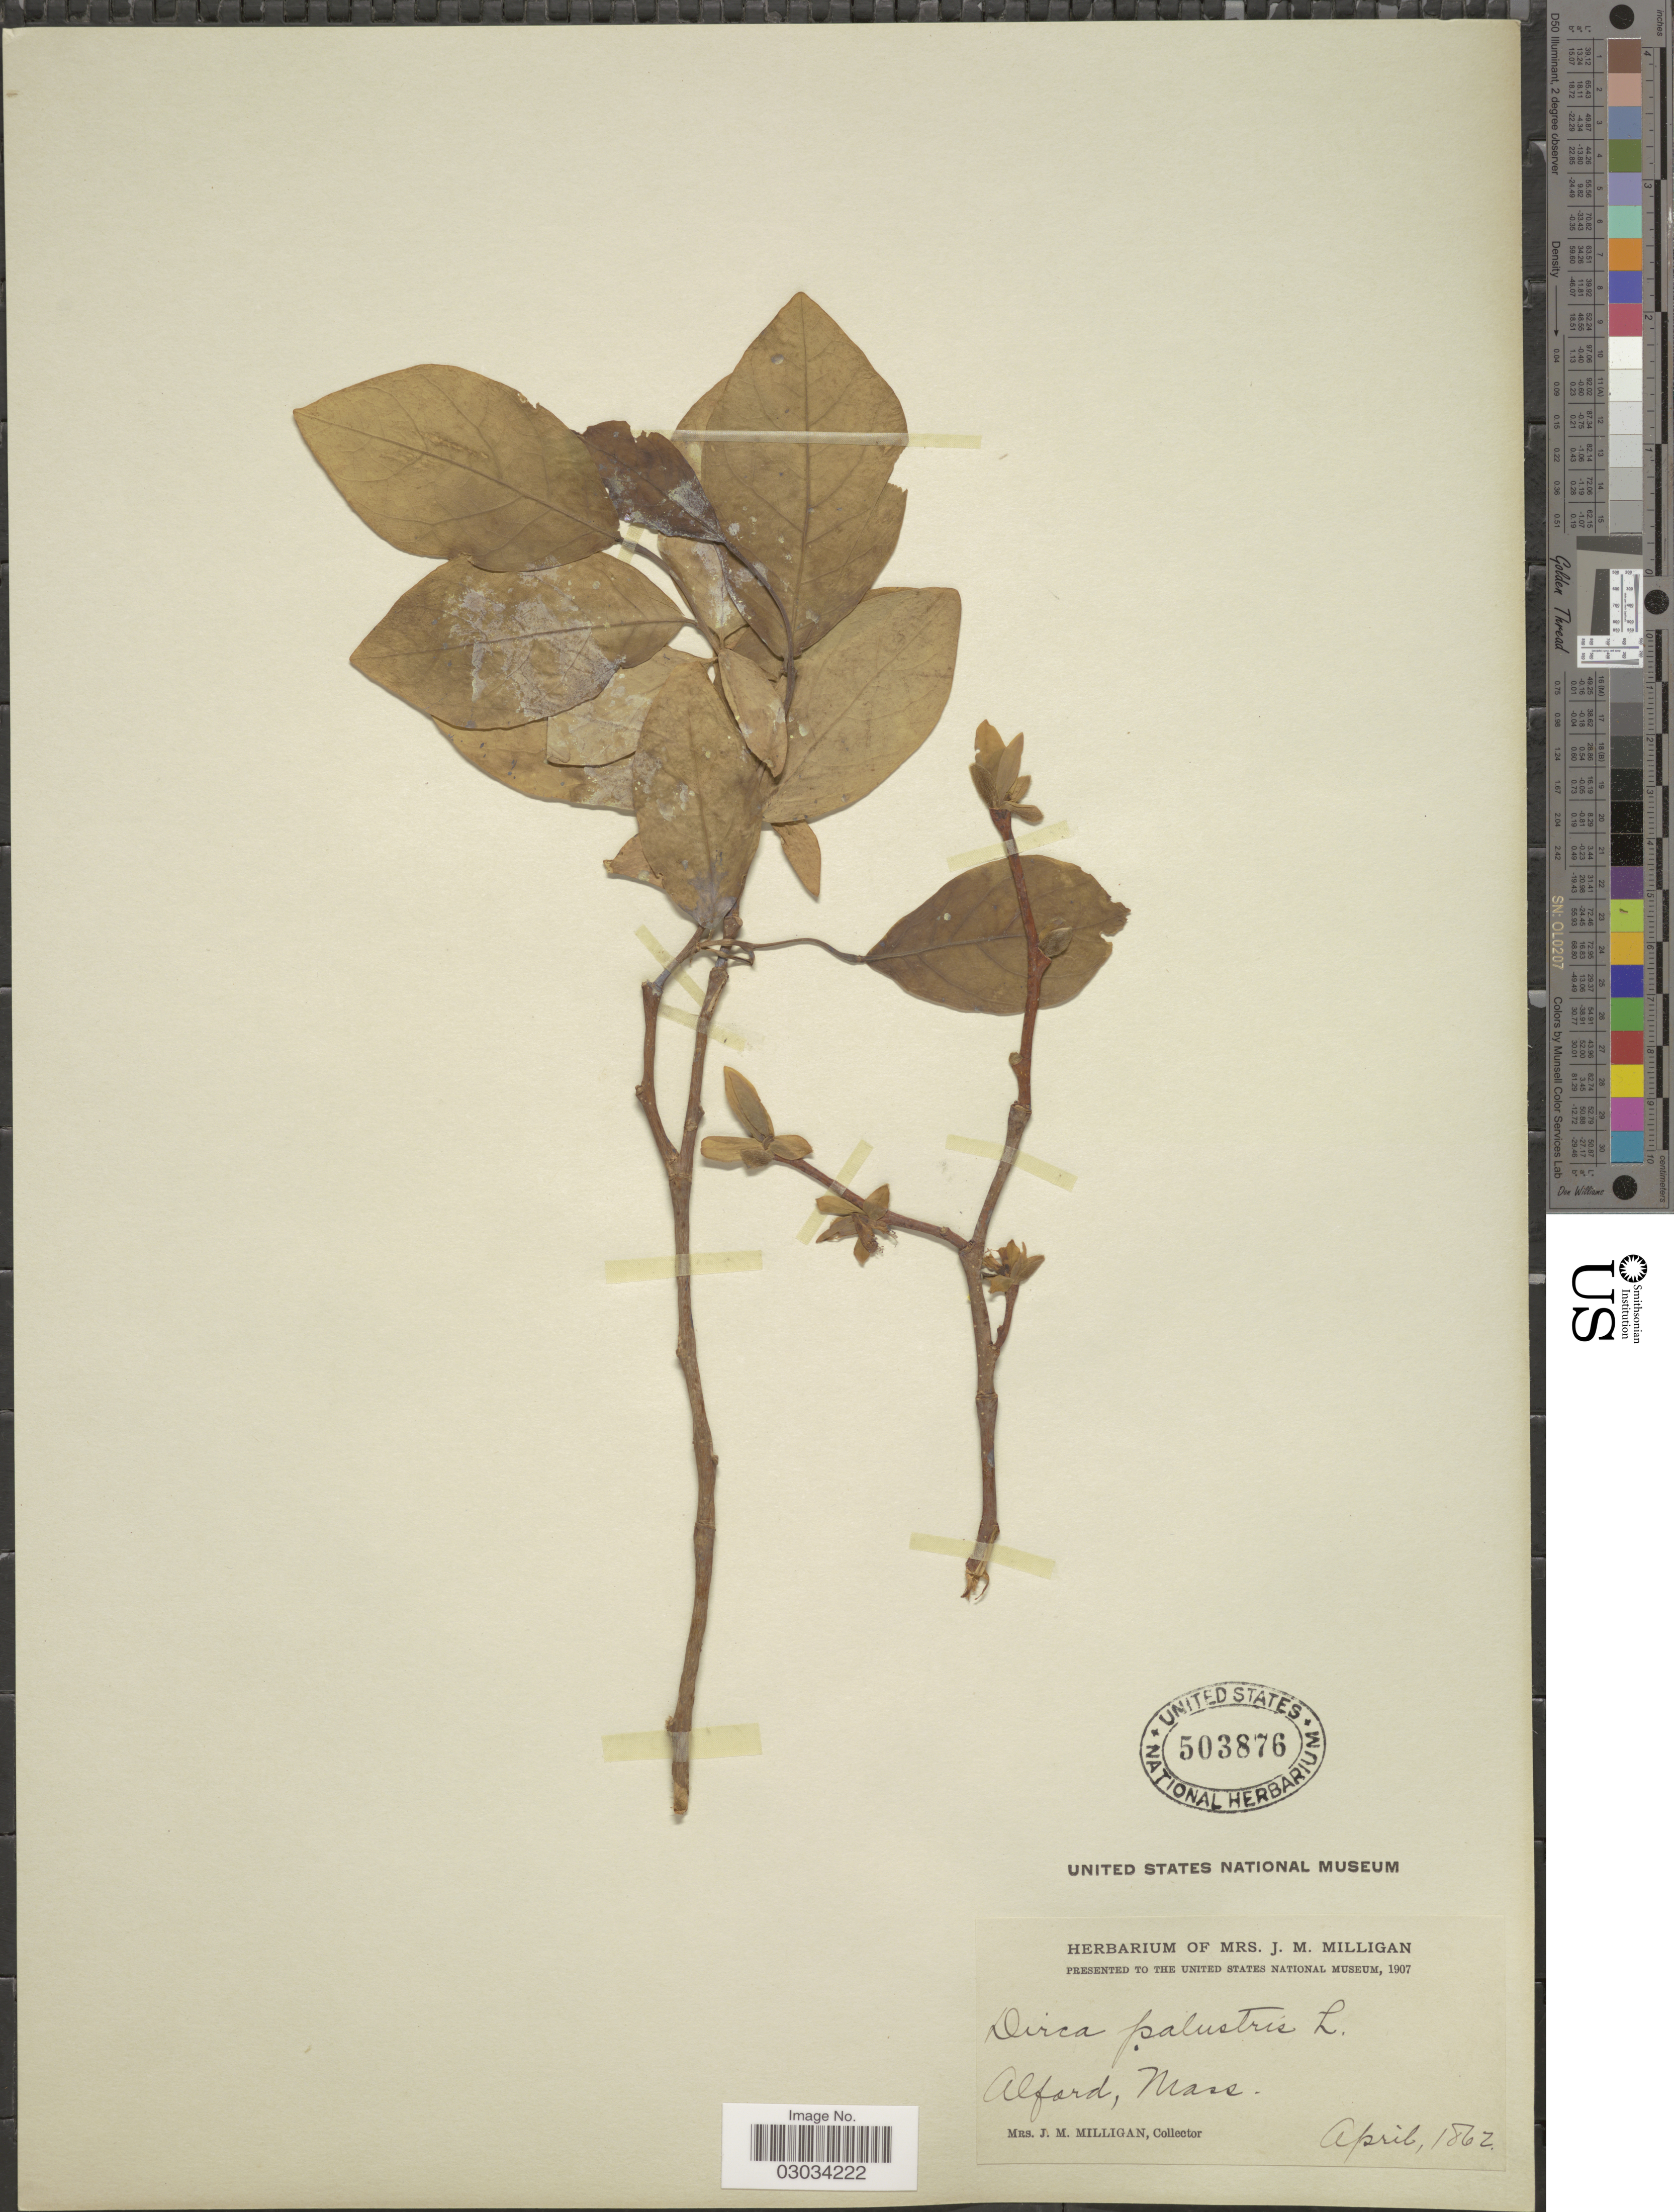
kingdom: Plantae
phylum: Tracheophyta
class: Magnoliopsida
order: Malvales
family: Thymelaeaceae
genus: Dirca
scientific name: Dirca palustris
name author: L.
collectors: J. Milligan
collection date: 1862-04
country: United States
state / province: Massachusetts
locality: Alford.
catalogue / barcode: US 503876